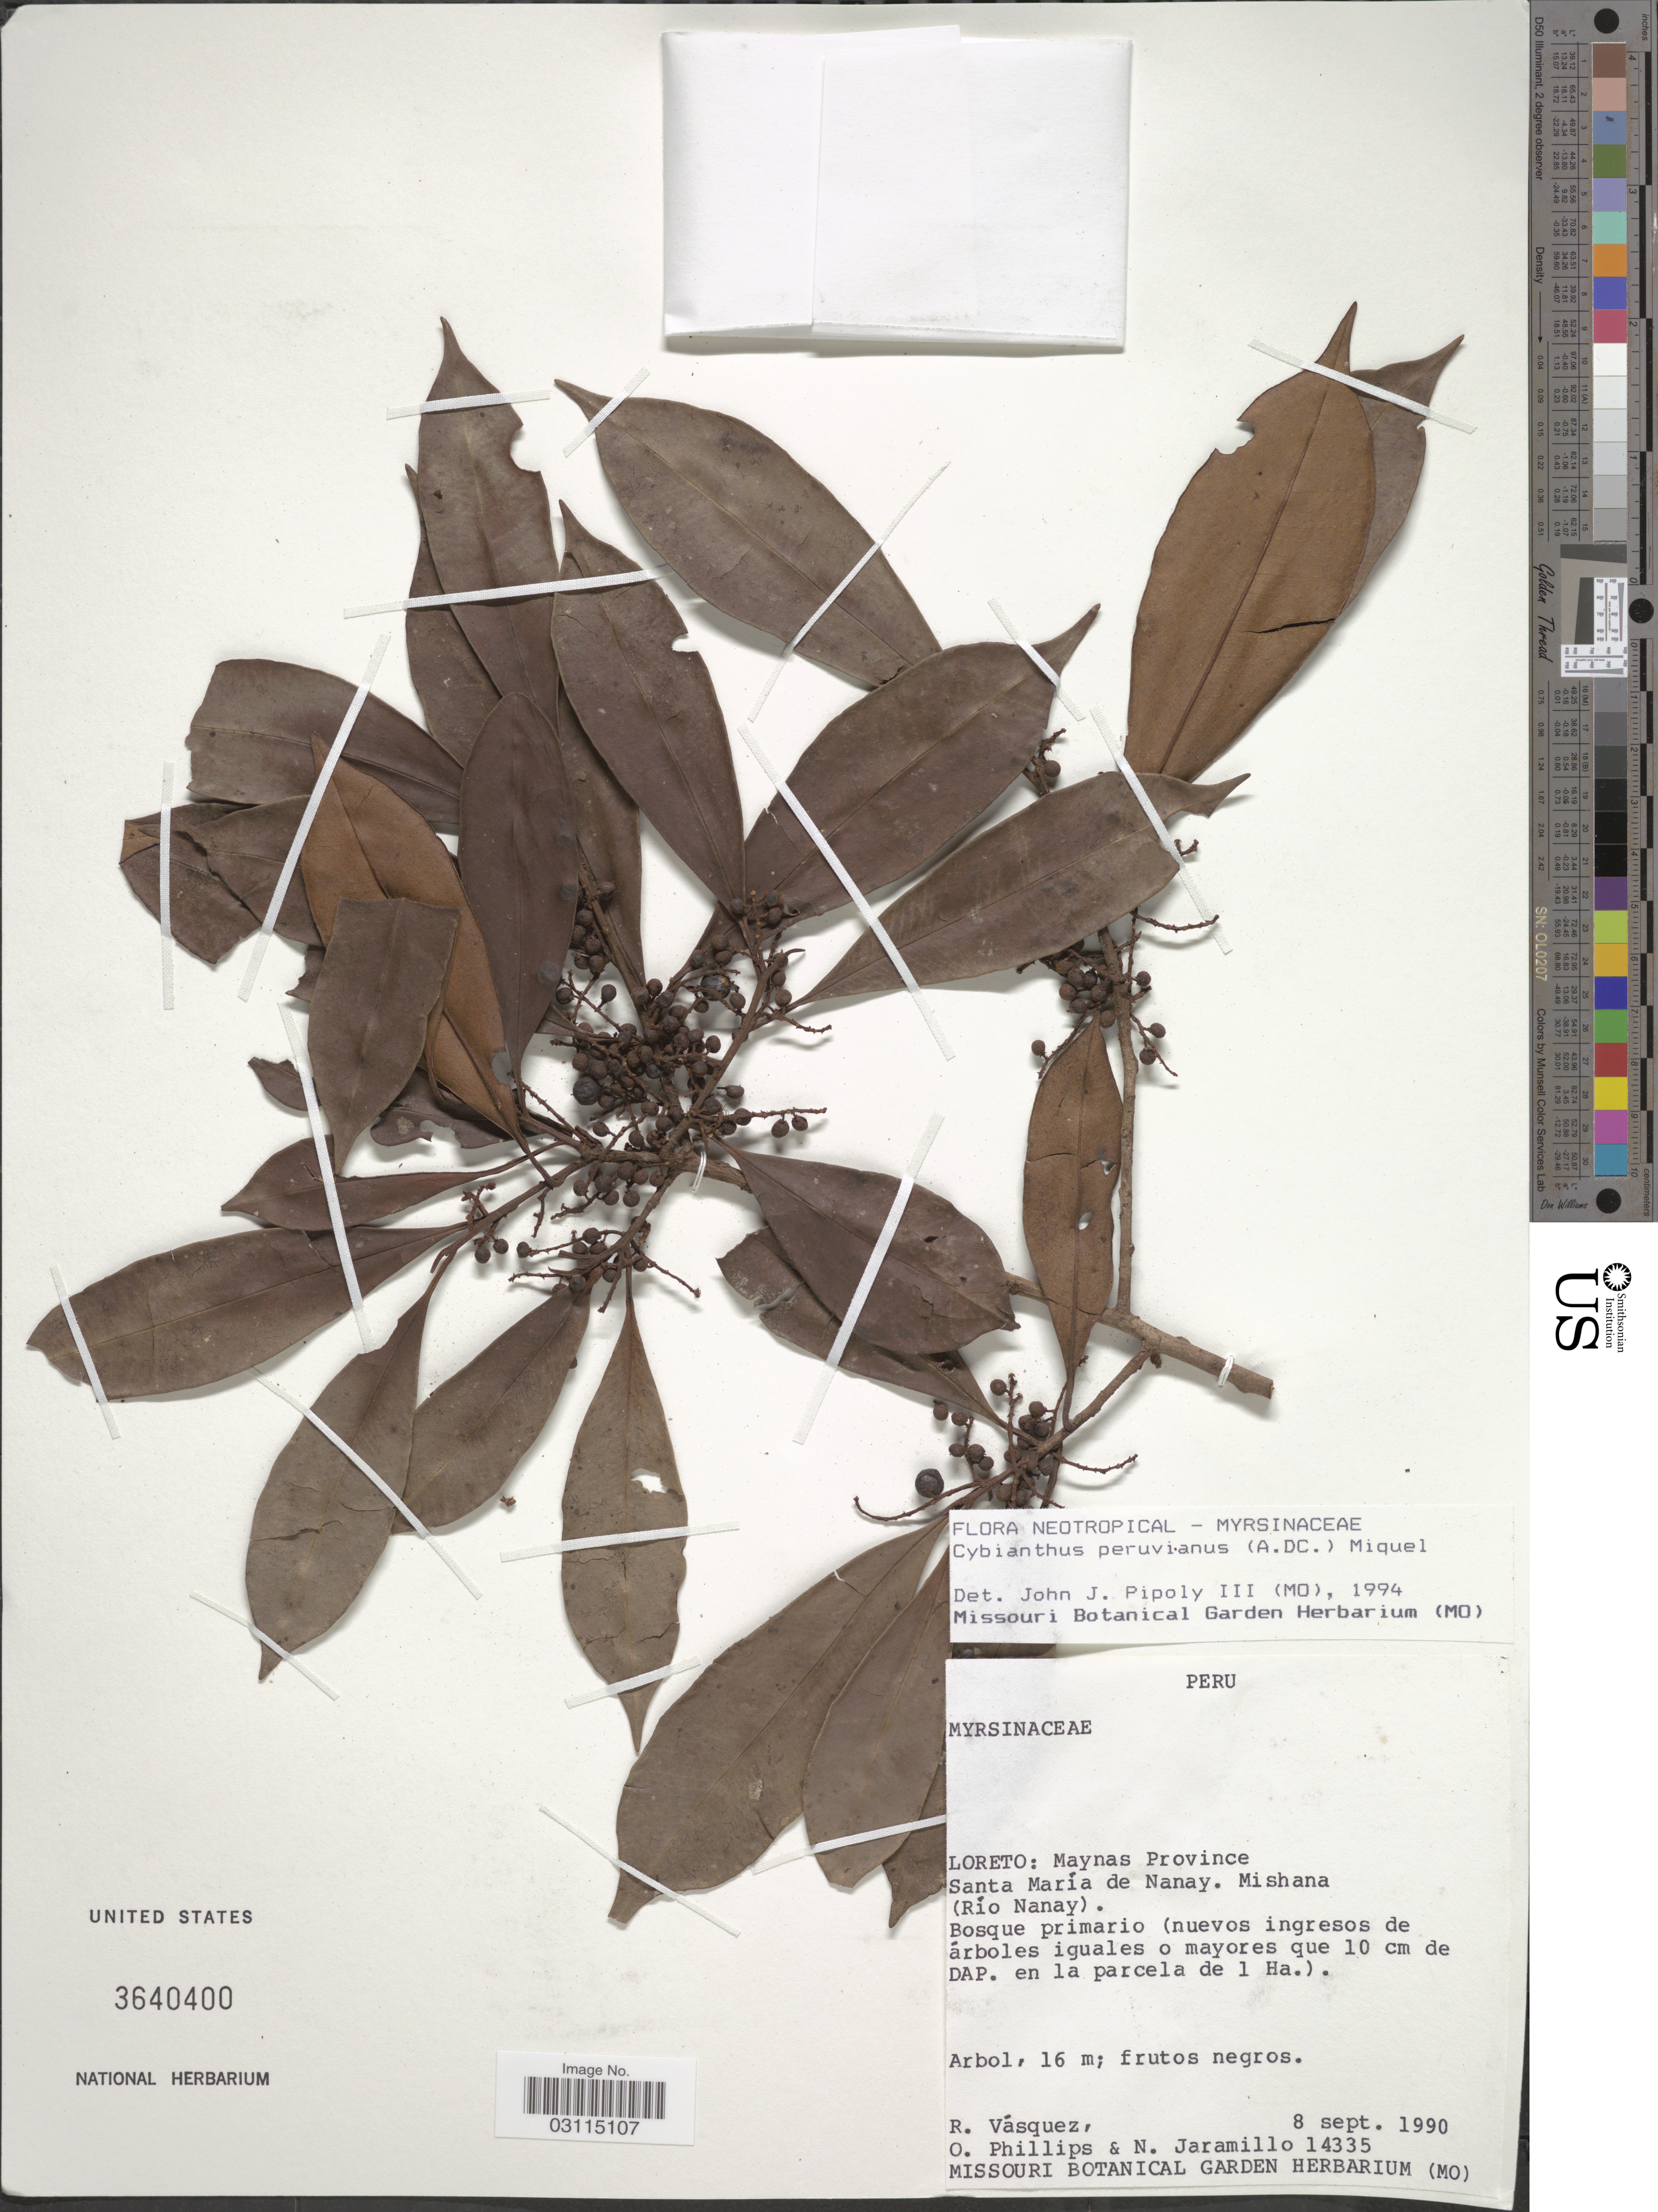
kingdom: Plantae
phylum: Tracheophyta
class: Magnoliopsida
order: Ericales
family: Primulaceae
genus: Cybianthus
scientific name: Cybianthus peruvianus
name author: (A. DC.) Miq.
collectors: R. Vásquez, O. Phillips & N. Jaramillo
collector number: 14335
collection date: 1990-09-08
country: Peru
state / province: Loreto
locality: Maynas Province, Santa María de Nanay, Mishana (Rio Nanay).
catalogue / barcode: US 3640400